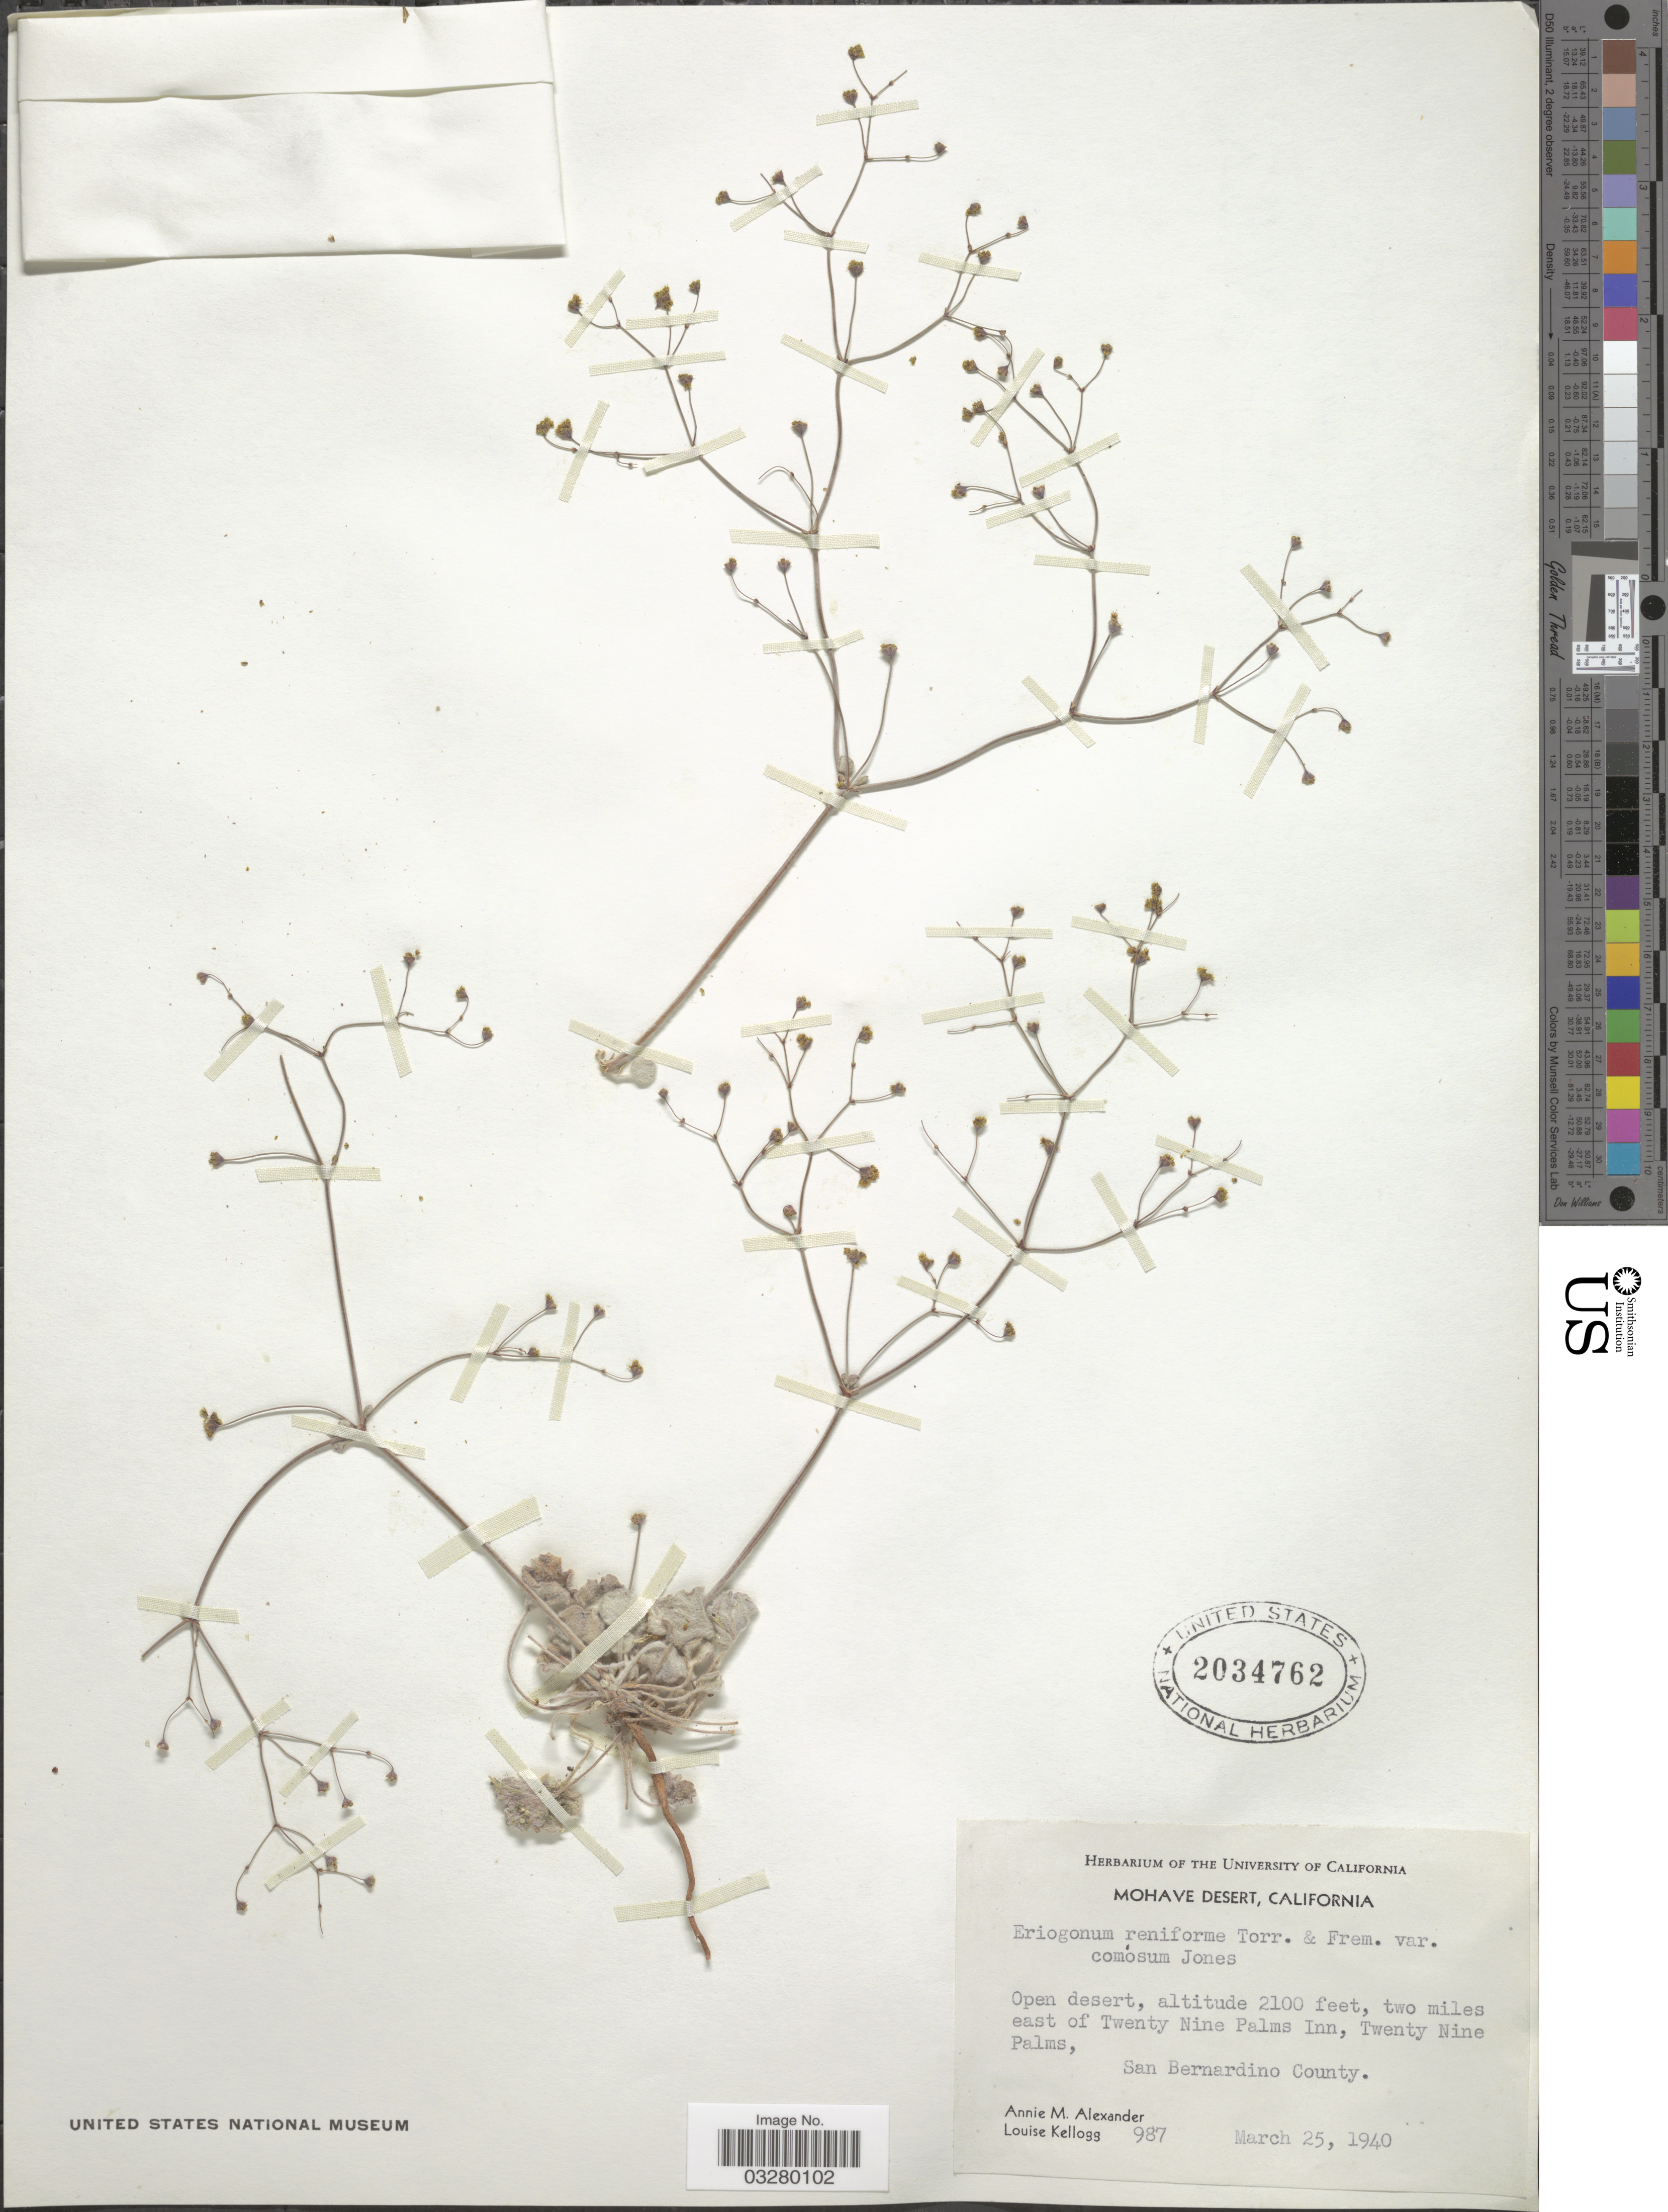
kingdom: Plantae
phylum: Tracheophyta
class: Magnoliopsida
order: Caryophyllales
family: Polygonaceae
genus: Eriogonum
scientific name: Eriogonum reniforme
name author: Torr. & Frém.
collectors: A. M. Alexander & L. Kellogg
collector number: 987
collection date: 1940-03-25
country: United States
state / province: California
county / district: San Bernardino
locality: Mohave Desert. Two miles east of Twenty Nine Palms Inn, Twenty Nine Palms, San Bernardino County.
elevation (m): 640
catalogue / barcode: US 2034762